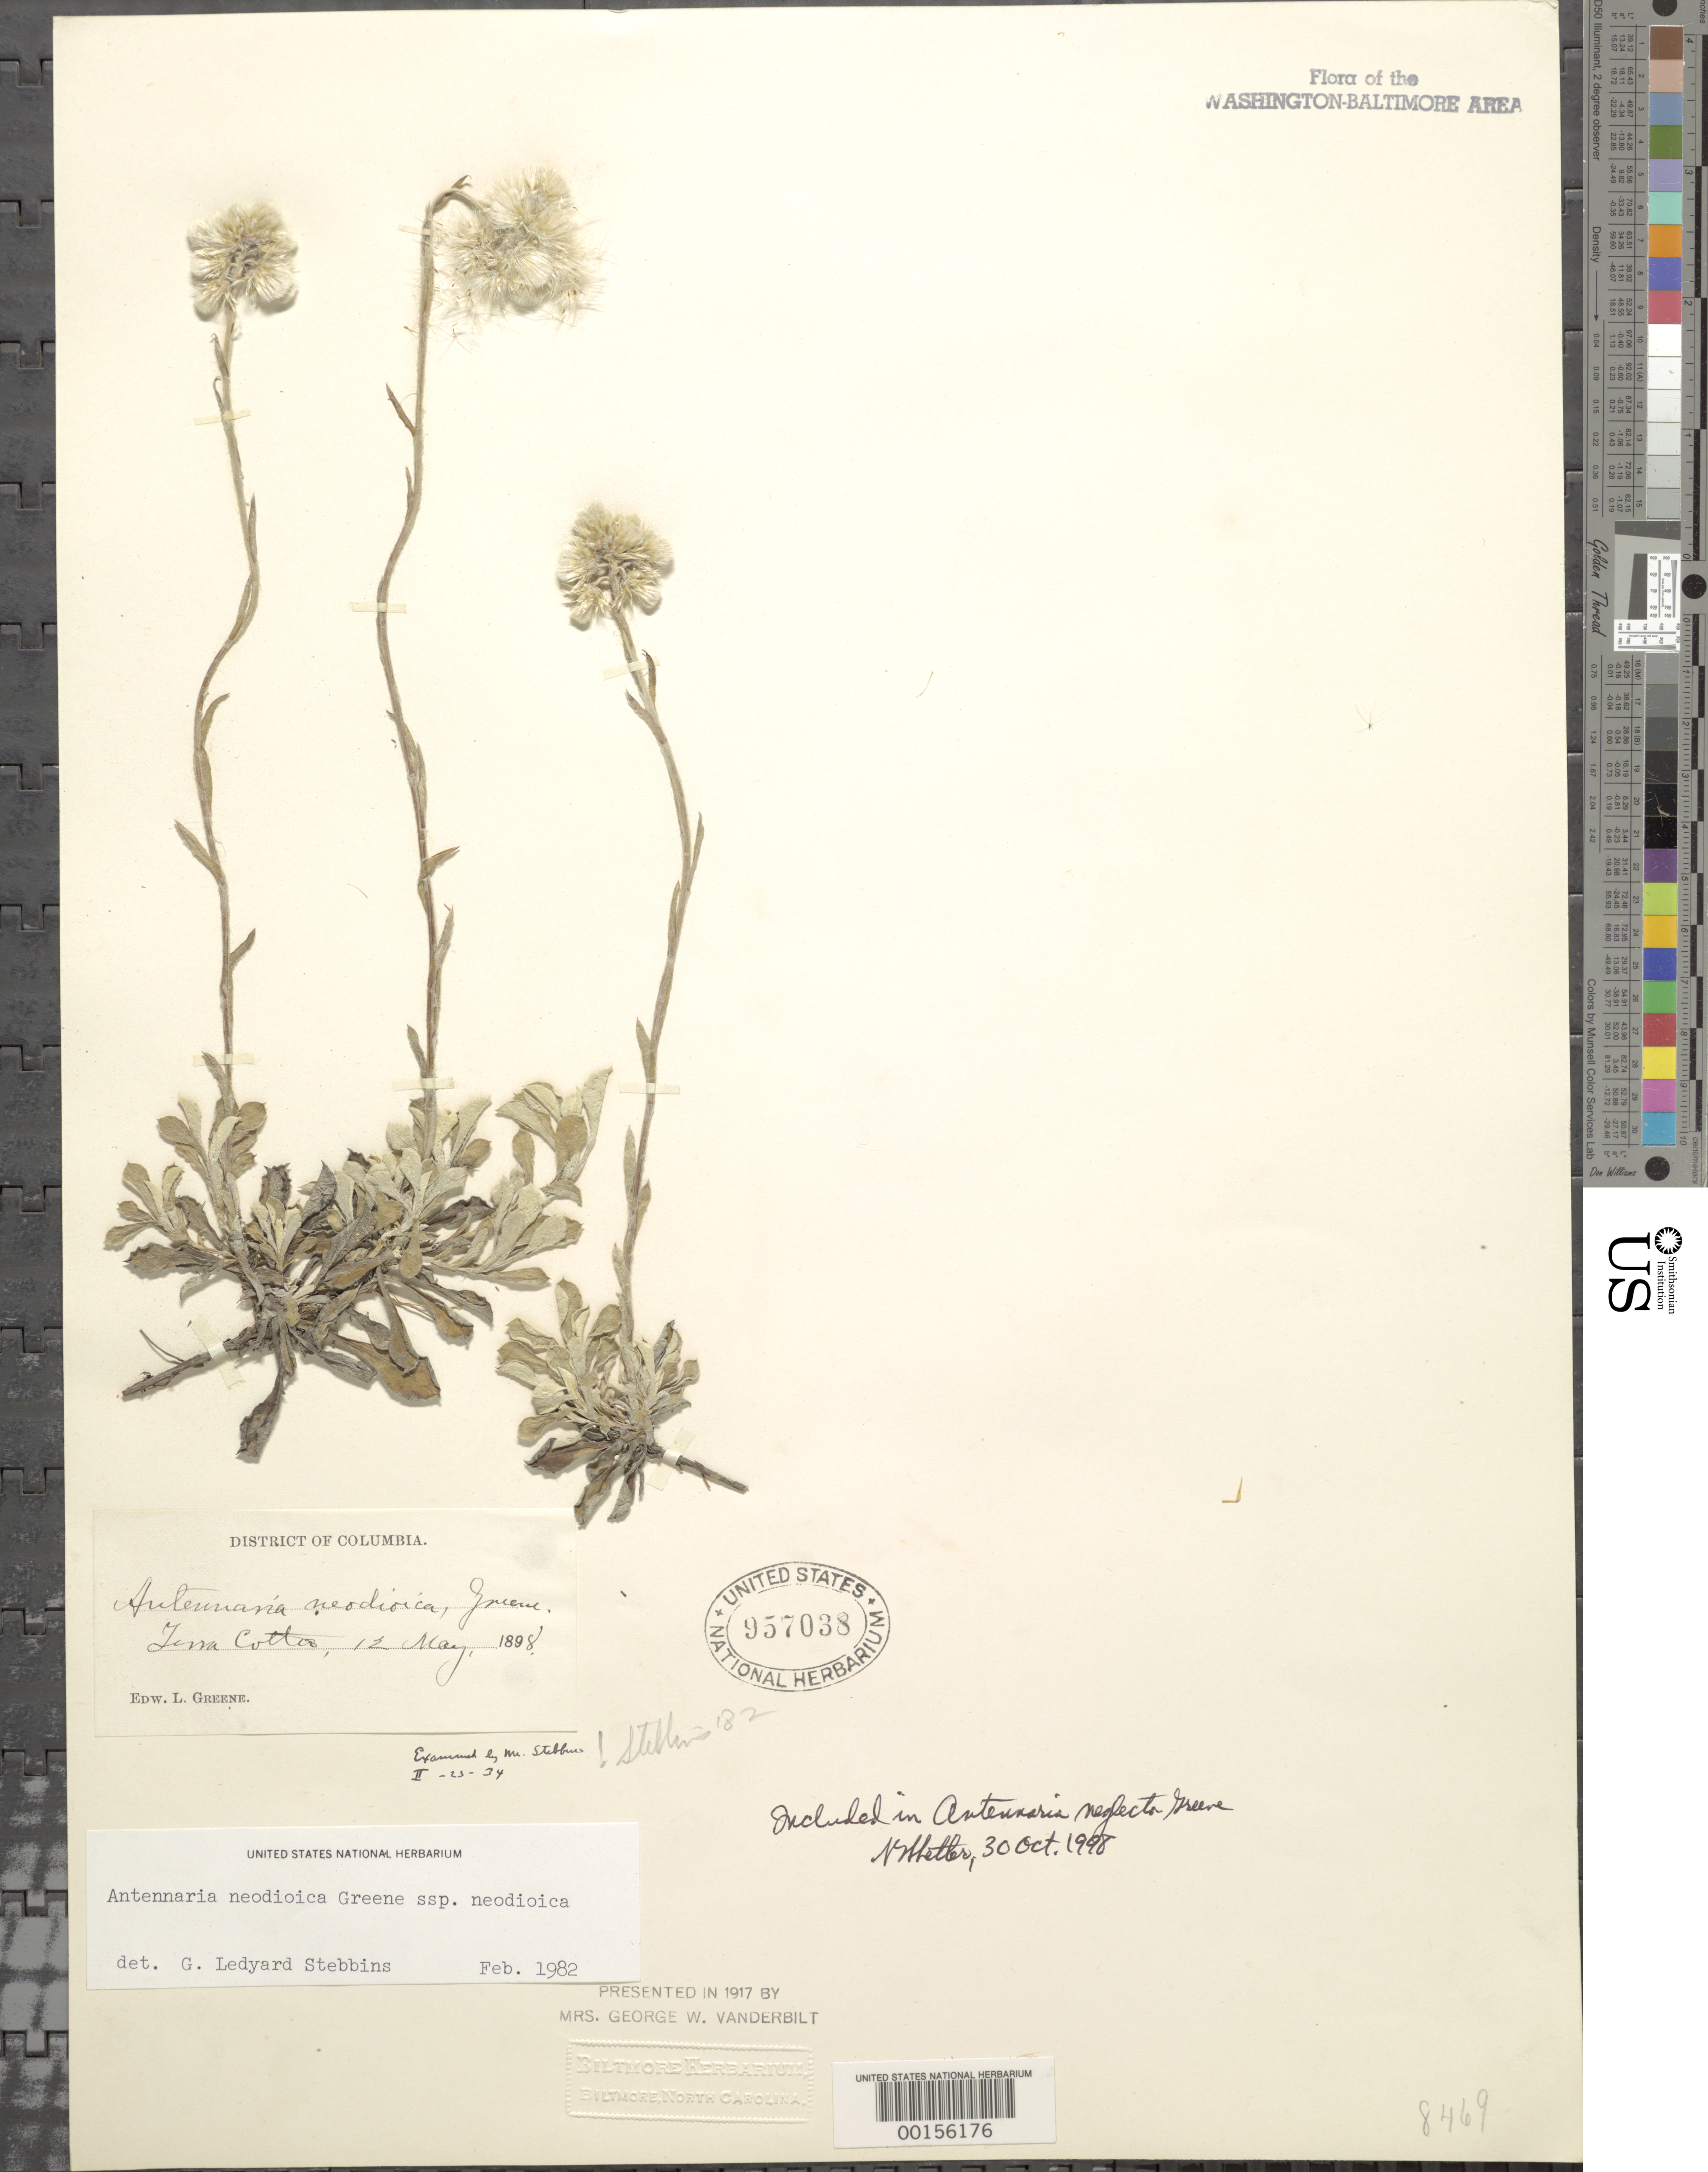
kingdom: Plantae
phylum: Tracheophyta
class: Magnoliopsida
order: Asterales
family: Asteraceae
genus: Antennaria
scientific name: Antennaria neglecta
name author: Greene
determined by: Shetler, Stanwyn G., (US), NMNH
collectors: E. L. Greene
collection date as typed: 12 May 1898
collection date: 1898-05-12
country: United States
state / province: District of Columbia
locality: Terra Cotta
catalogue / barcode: US 957038